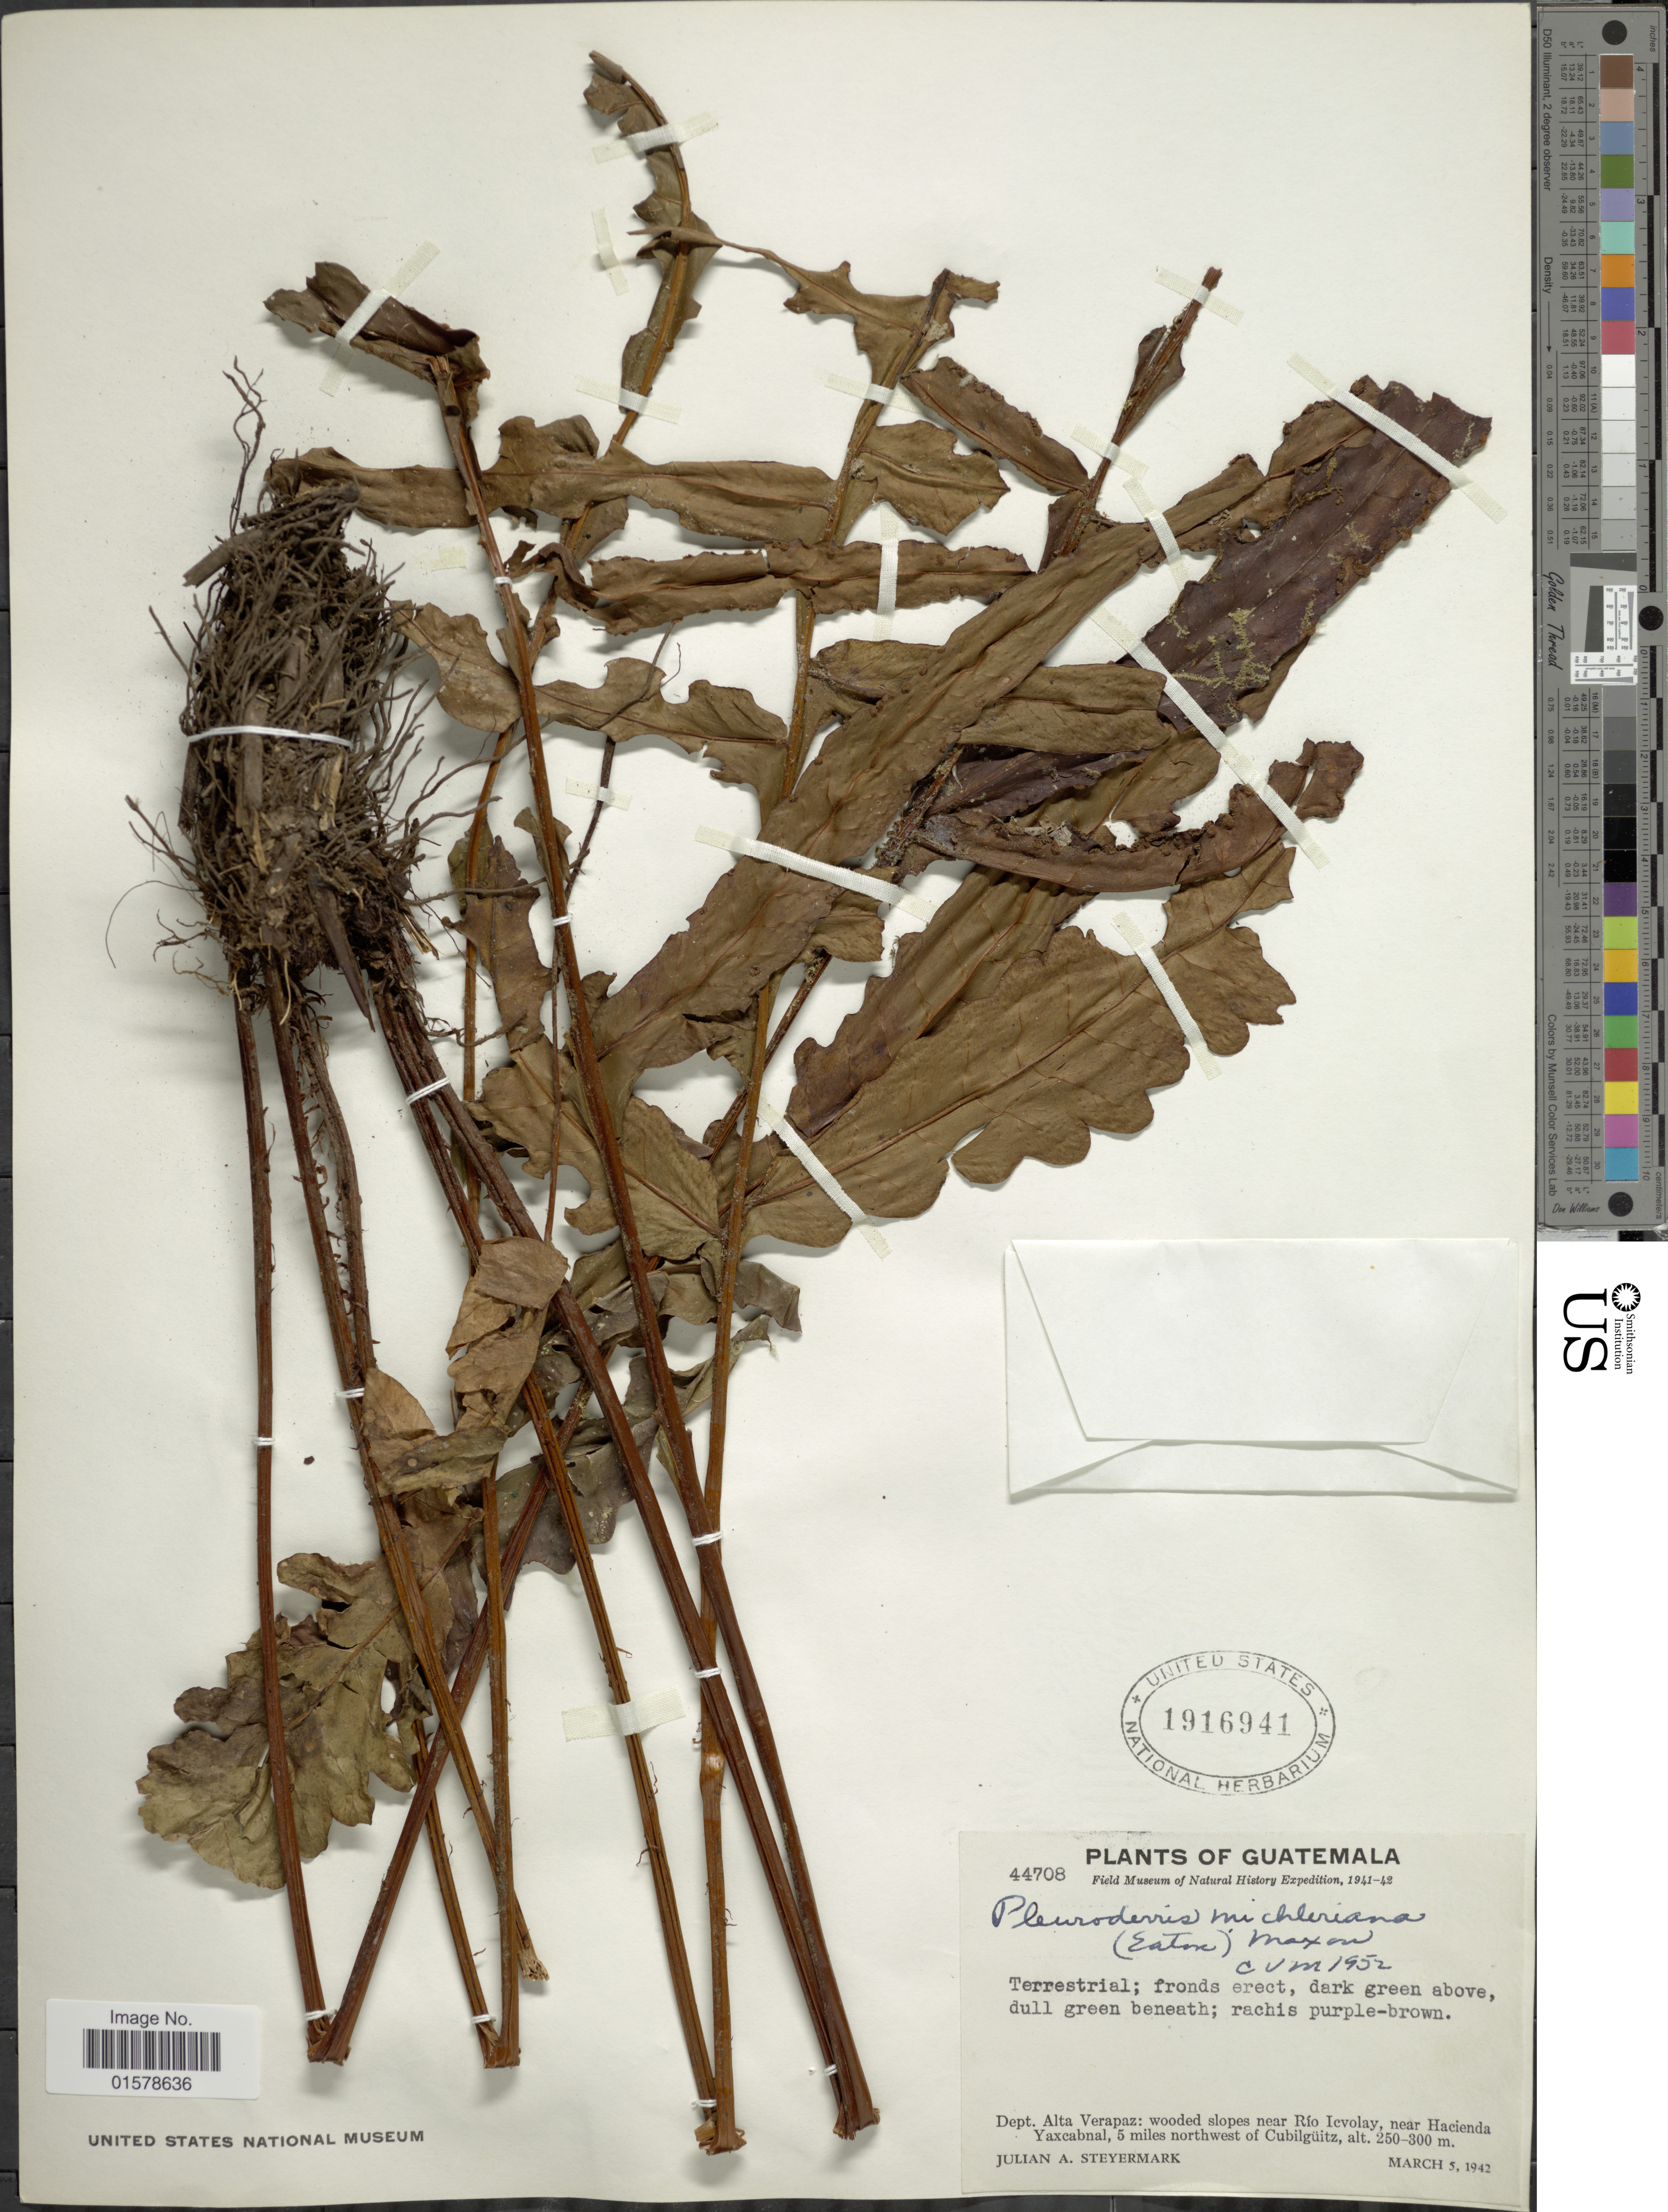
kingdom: Plantae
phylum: Tracheophyta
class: Polypodiopsida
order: Polypodiales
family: Tectariaceae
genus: Tectaria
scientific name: Tectaria x michleriana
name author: (D.C. Eaton) Lellinger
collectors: J. Steyermark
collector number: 44708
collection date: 1942-03-05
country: Guatemala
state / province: Alta Verapaz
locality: Wooded slopes near Ria Icvolay, near Hacienda Yaxcabnal, 5 miles northwest of Cubilguitz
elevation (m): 250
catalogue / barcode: US 1916941